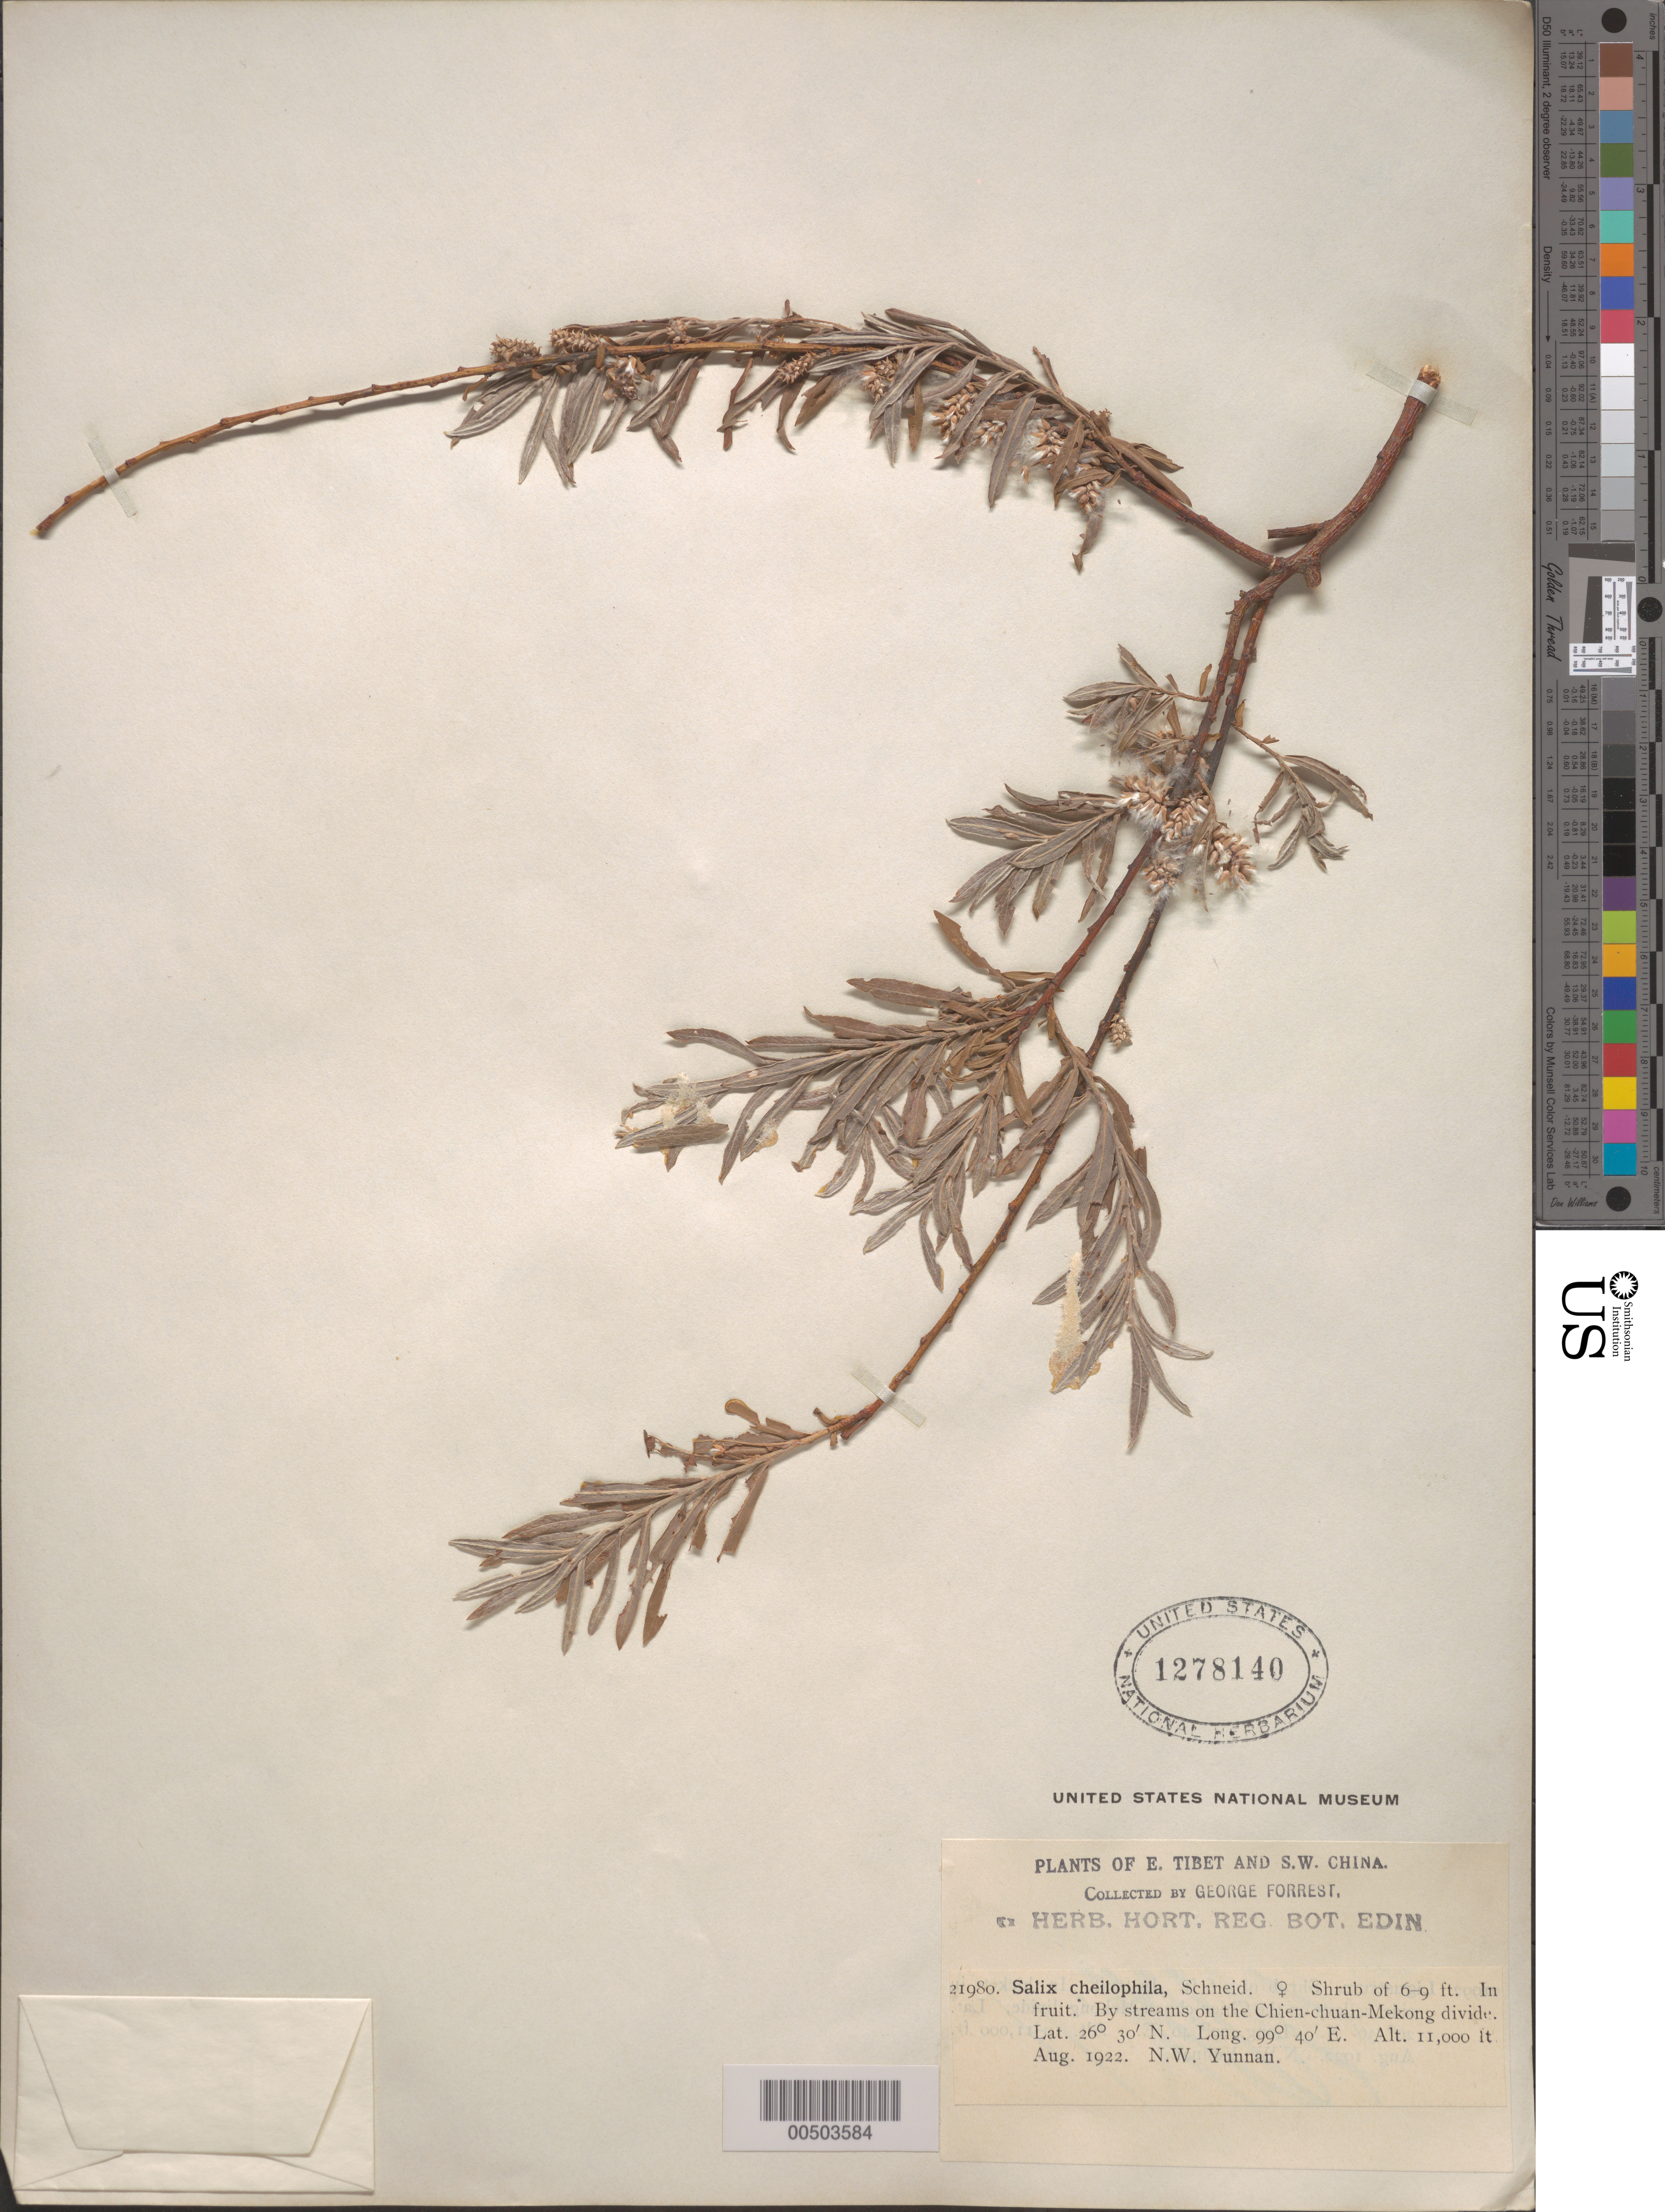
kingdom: Plantae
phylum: Tracheophyta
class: Magnoliopsida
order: Malpighiales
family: Salicaceae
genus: Salix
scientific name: Salix cheilophila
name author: C.K. Schneid. in Sarg.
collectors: G. Forrest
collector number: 21980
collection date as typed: Aug 1922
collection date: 1922-08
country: China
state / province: Yunnan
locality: NW Yunnan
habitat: Female, shrub of 6-9 ft. in fruit. By streams on the chien-chuan-Mekong divide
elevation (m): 3353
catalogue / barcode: US 1278140